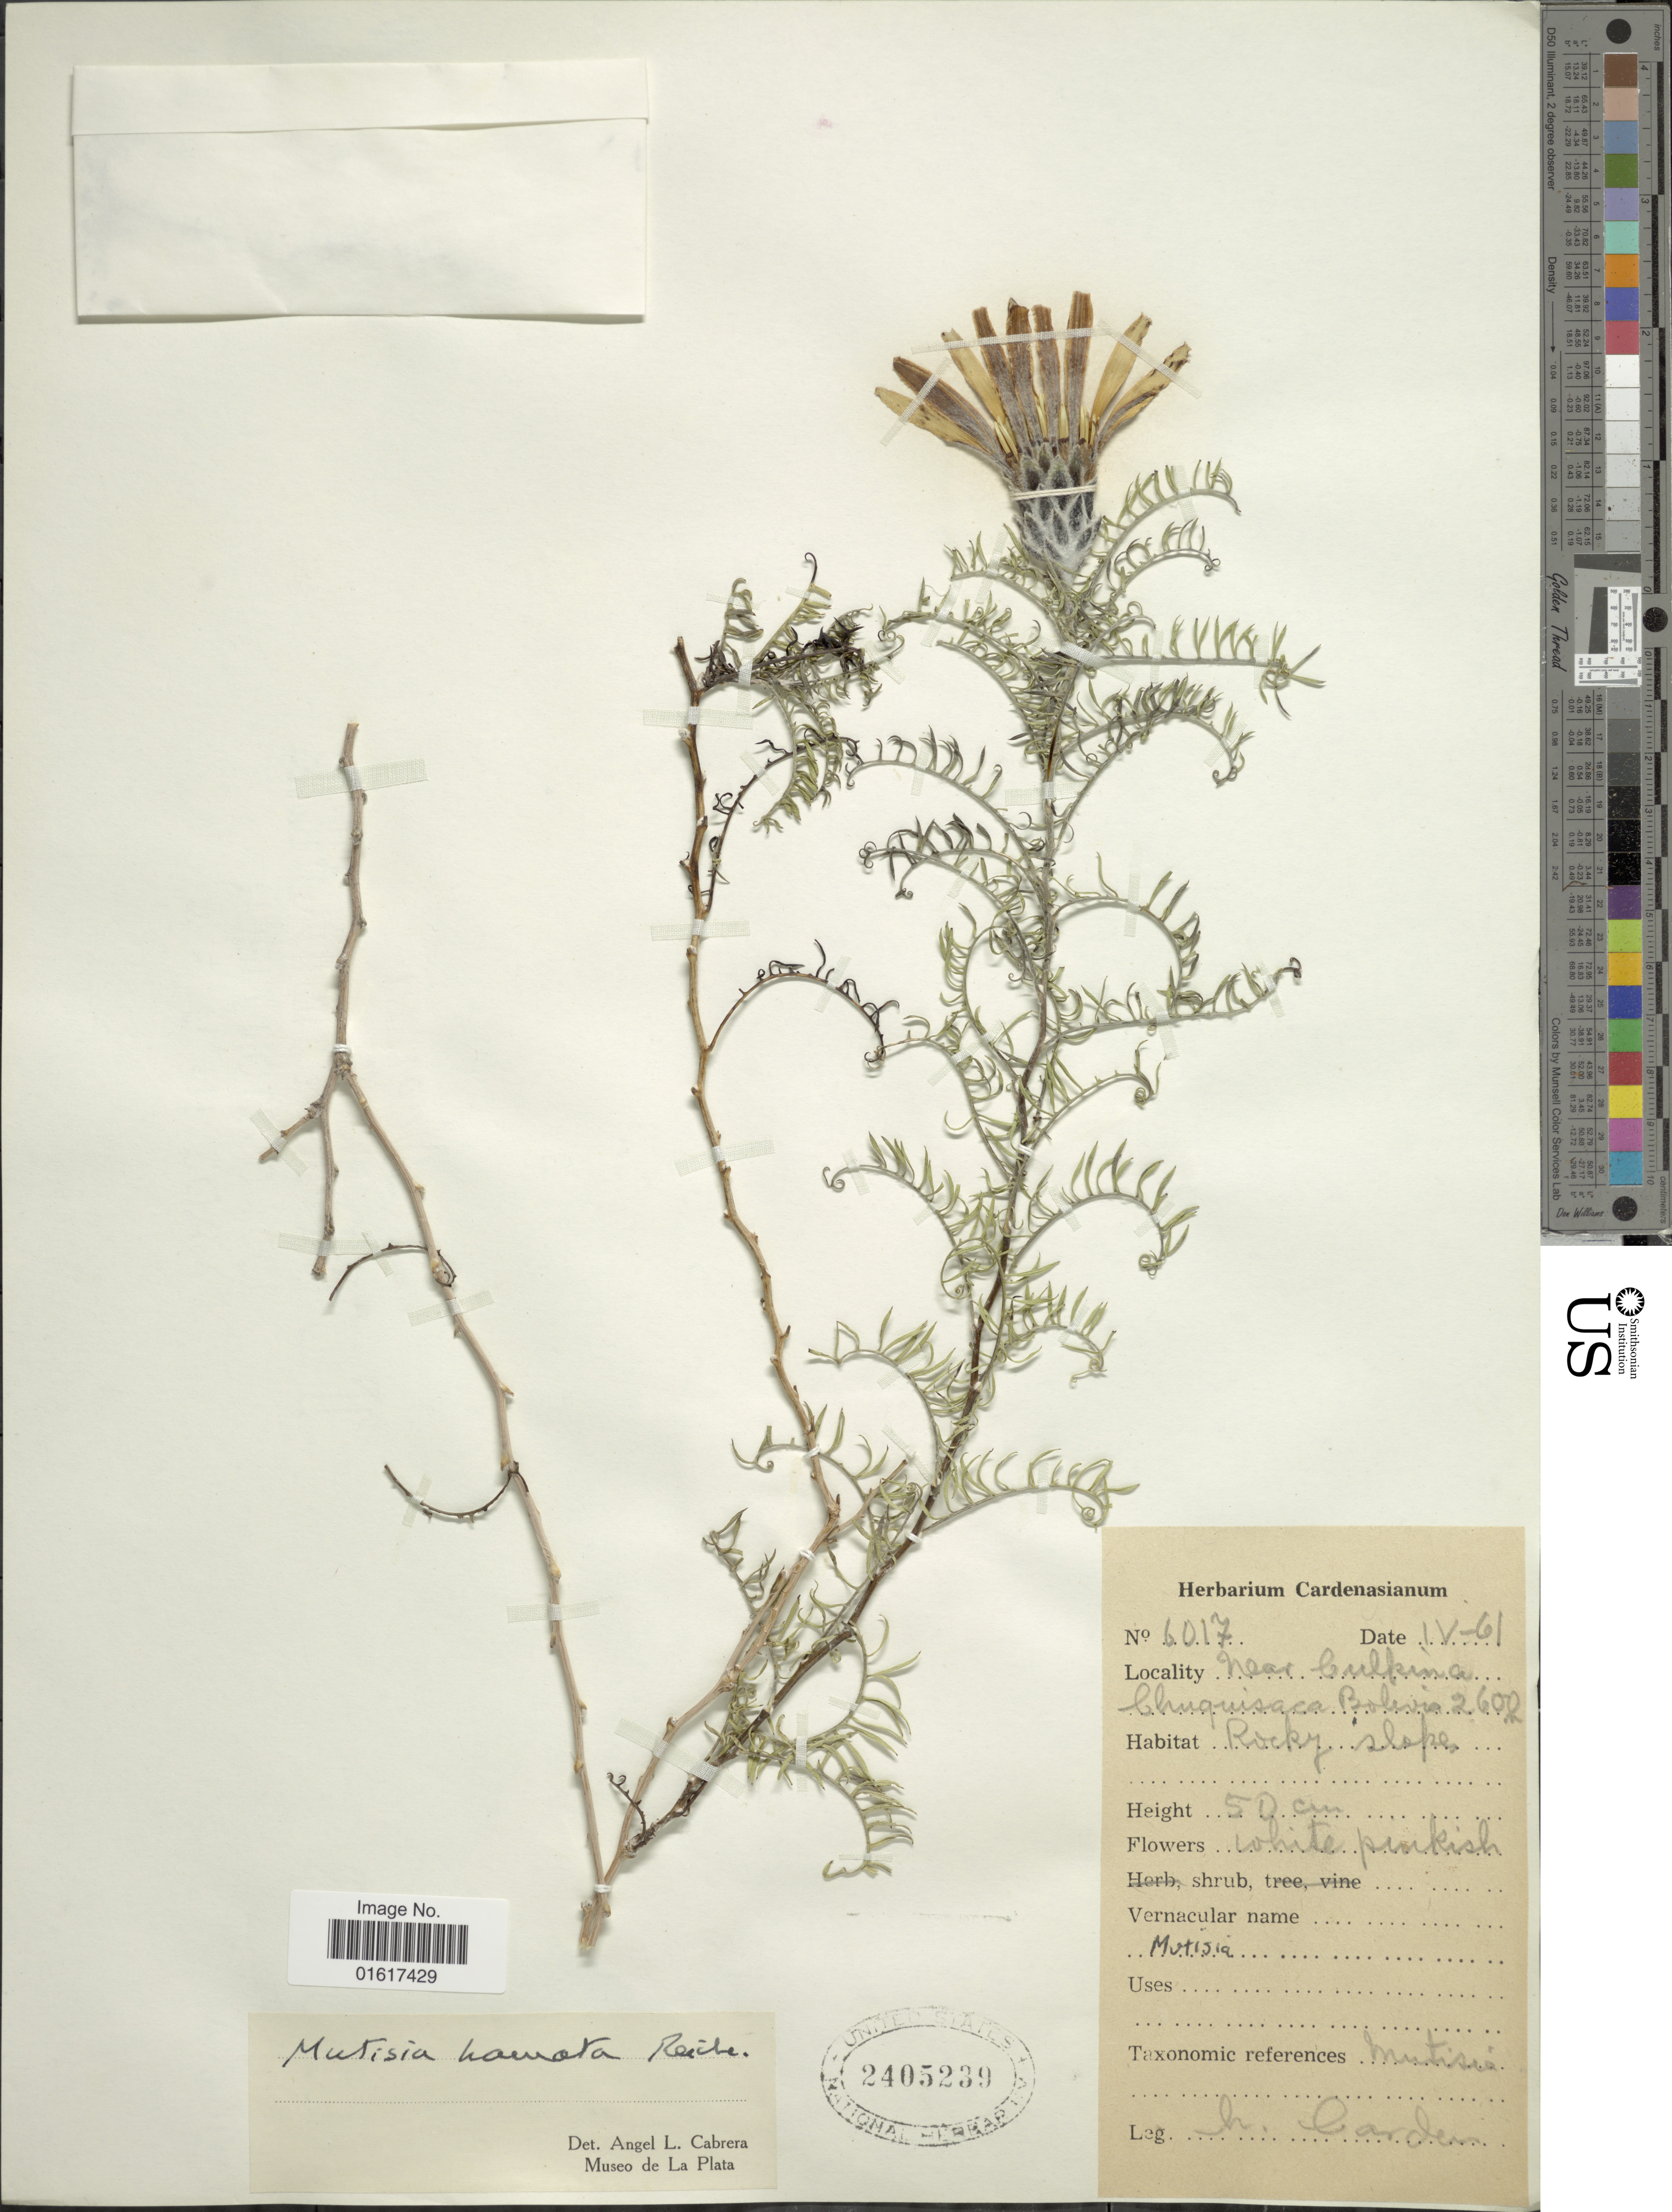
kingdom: Plantae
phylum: Tracheophyta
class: Magnoliopsida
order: Asterales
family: Asteraceae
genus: Mutisia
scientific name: Mutisia hamata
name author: Reiche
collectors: H. Cardenas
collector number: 6017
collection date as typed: Transcribed d/m/y: /4/61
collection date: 1961-04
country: Bolivia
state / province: Chuquisaca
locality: Near Culpina Chuquisaca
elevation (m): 2600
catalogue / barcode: US 2405239